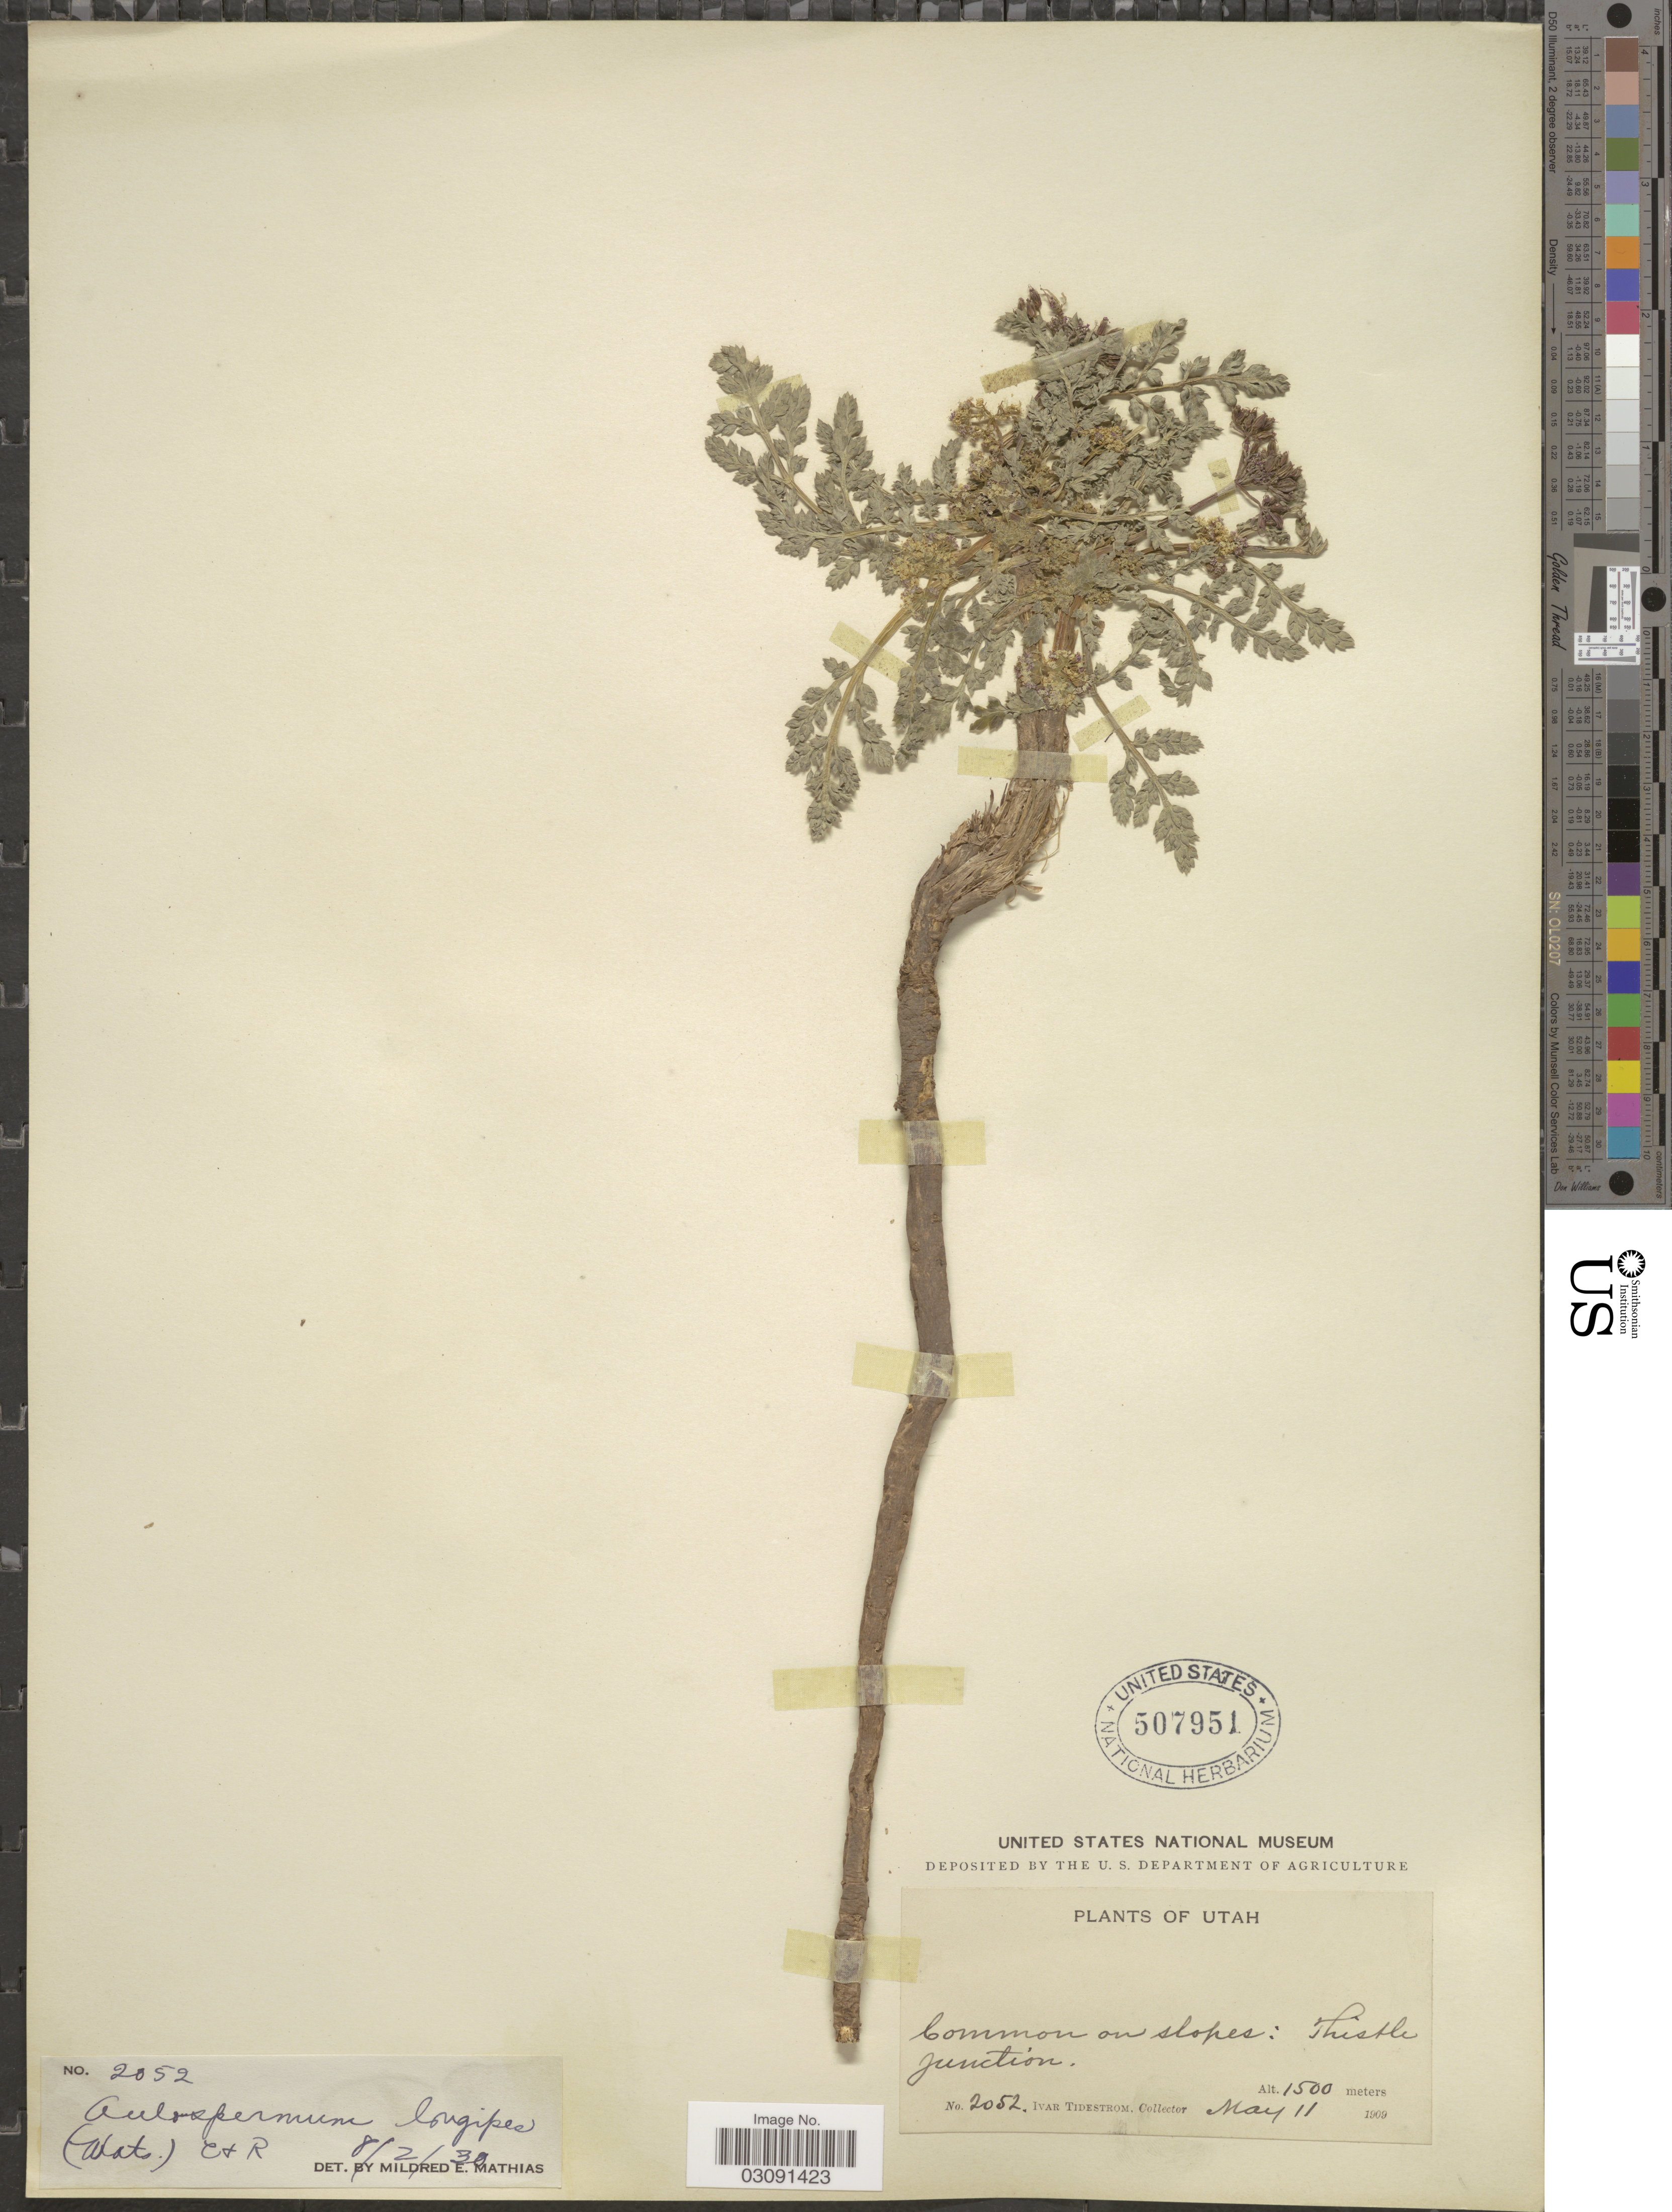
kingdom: Plantae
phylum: Tracheophyta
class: Magnoliopsida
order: Apiales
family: Apiaceae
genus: Cymopterus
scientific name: Cymopterus longipes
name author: S. Watson in C. King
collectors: I. F. Tidestrom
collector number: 2052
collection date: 1909-05-11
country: United States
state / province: Utah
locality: Common on slopes: Thistle Junction.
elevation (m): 1500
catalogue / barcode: US 507951